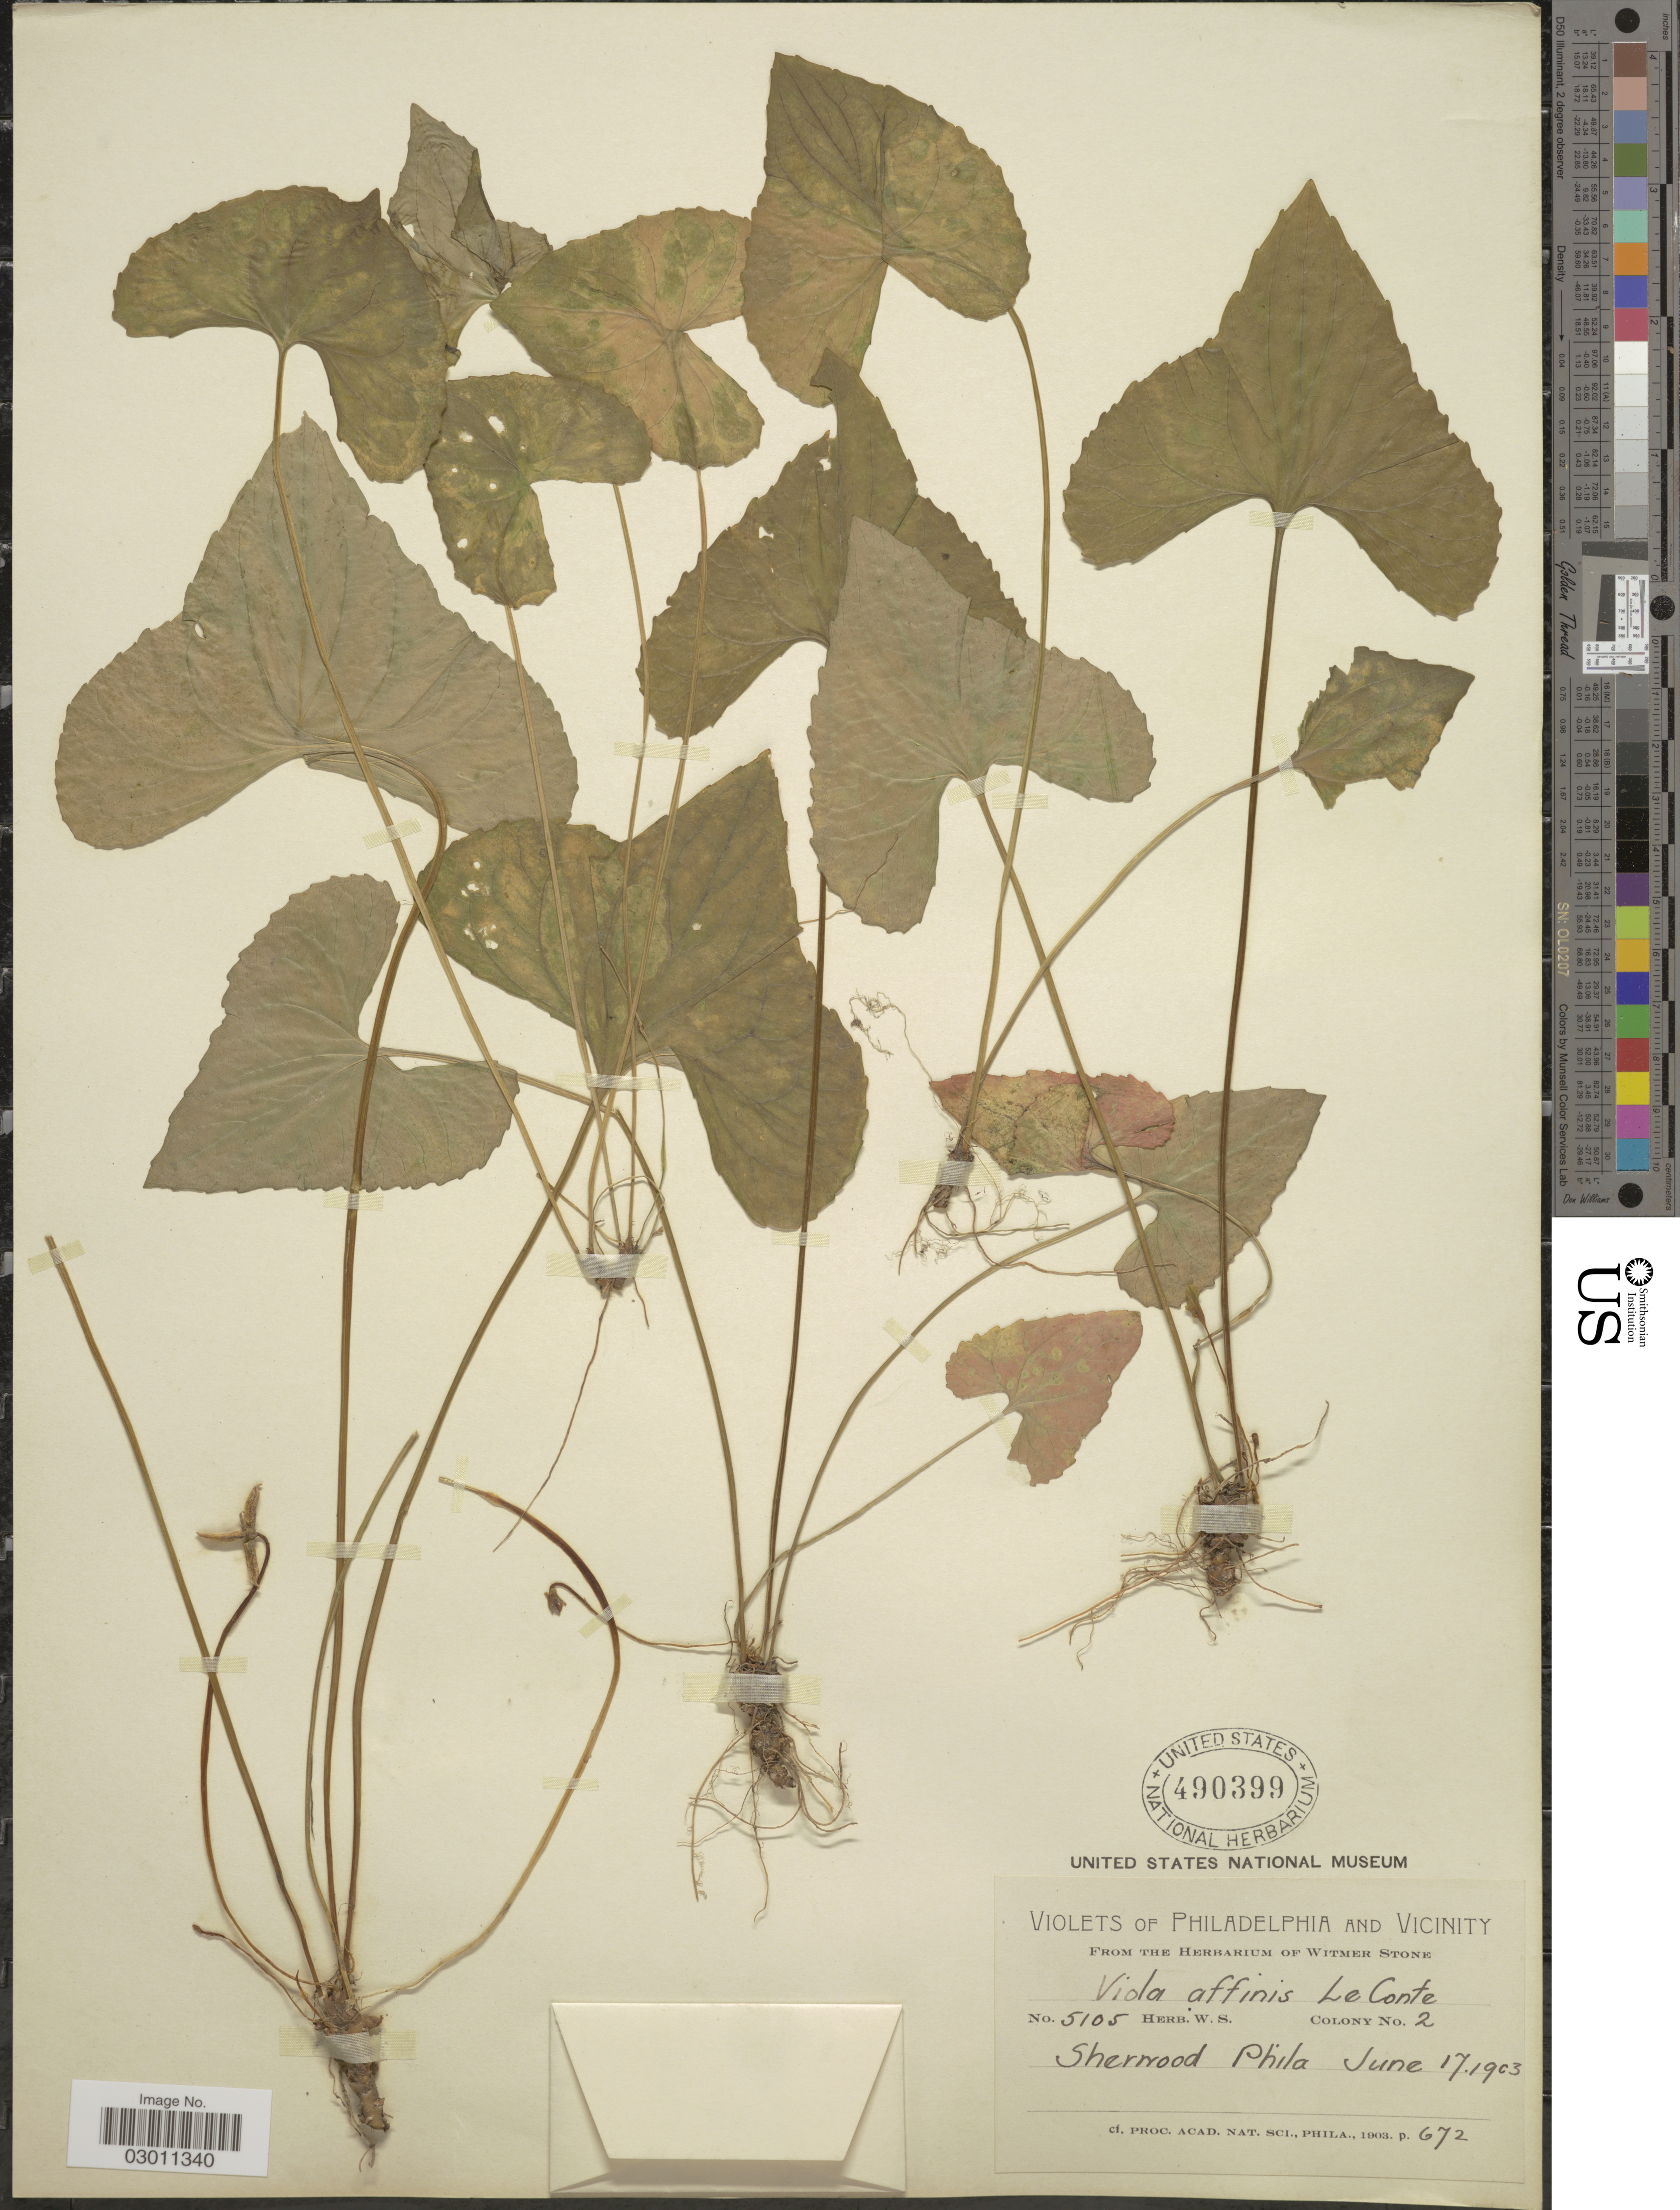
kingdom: Plantae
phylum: Tracheophyta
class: Magnoliopsida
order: Malpighiales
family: Violaceae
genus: Viola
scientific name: Viola affinis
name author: LeConte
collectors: Ex herb Witmer Stone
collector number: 5105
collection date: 1903-09-17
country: United States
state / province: Pennsylvania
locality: Philadelphia and Vicinity.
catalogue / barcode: US 490399